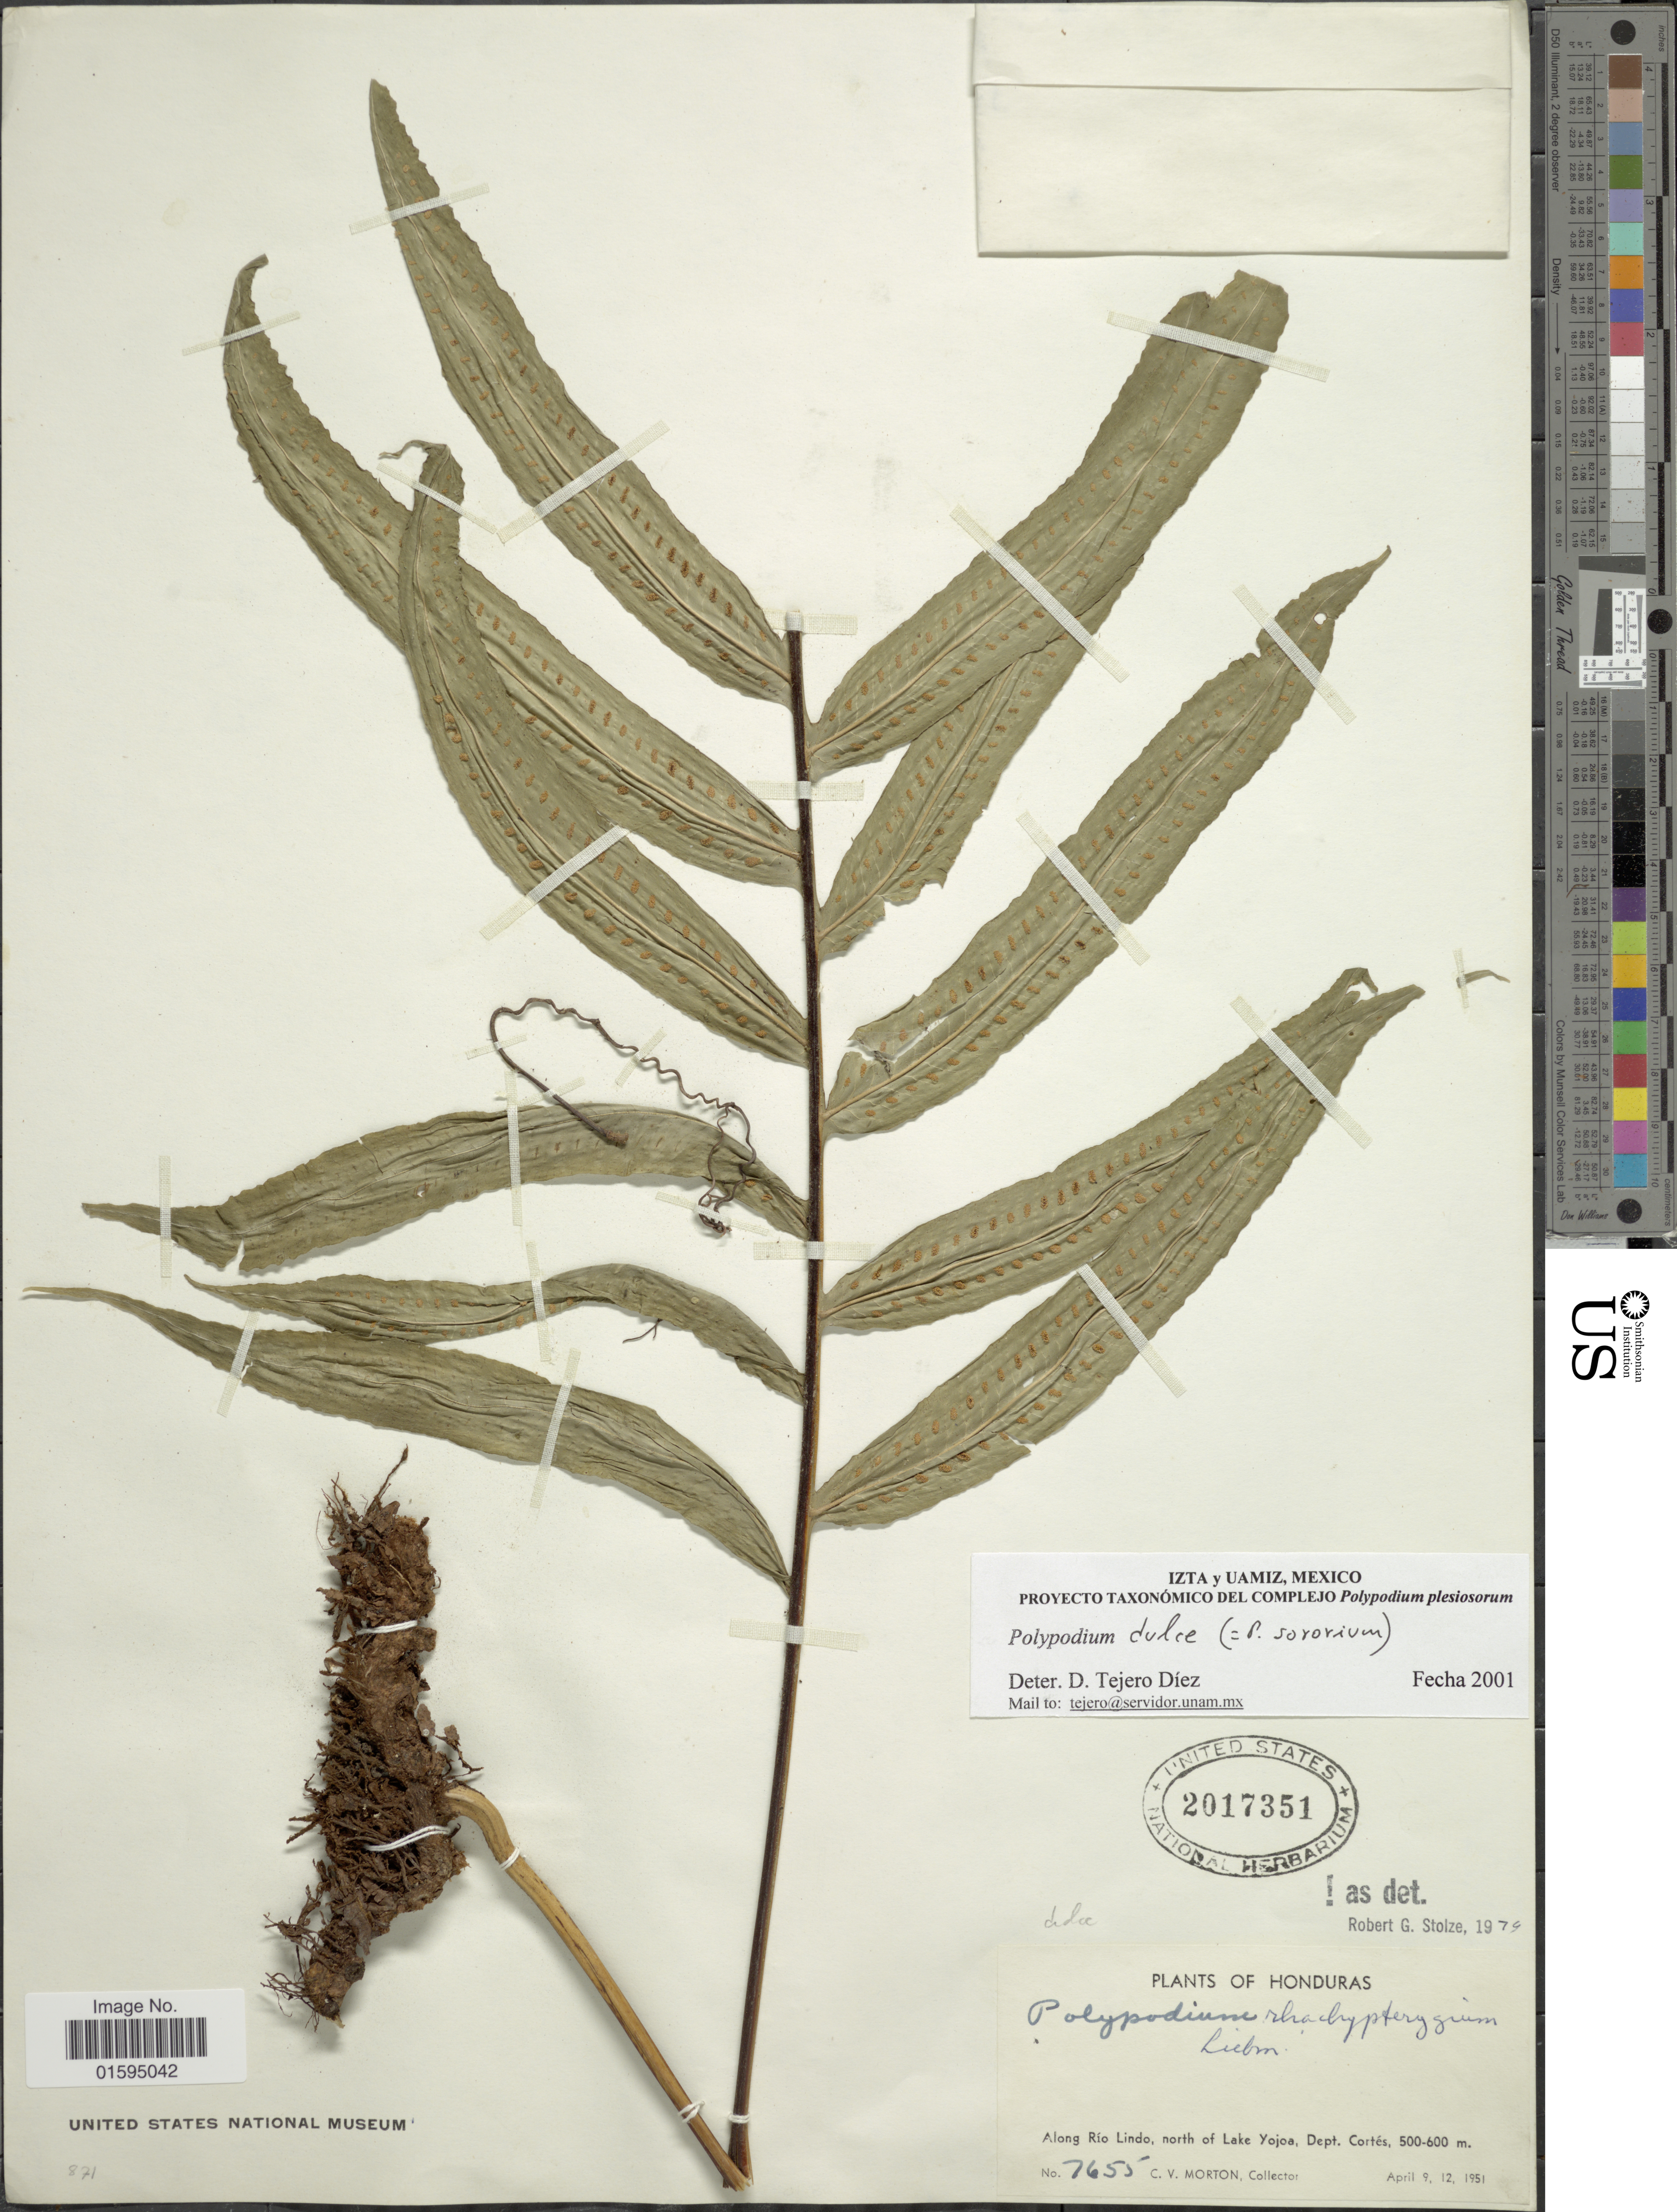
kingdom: Plantae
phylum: Tracheophyta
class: Polypodiopsida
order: Polypodiales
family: Polypodiaceae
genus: Polypodium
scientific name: Polypodium dulce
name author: Poir.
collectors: C. V. Morton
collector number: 7655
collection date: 1951-04-09/1951-04-12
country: Honduras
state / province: Cortés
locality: Along Rio Lindo, north of Lake Yojoa, Dept Cortes.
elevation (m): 500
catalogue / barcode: US 2017351